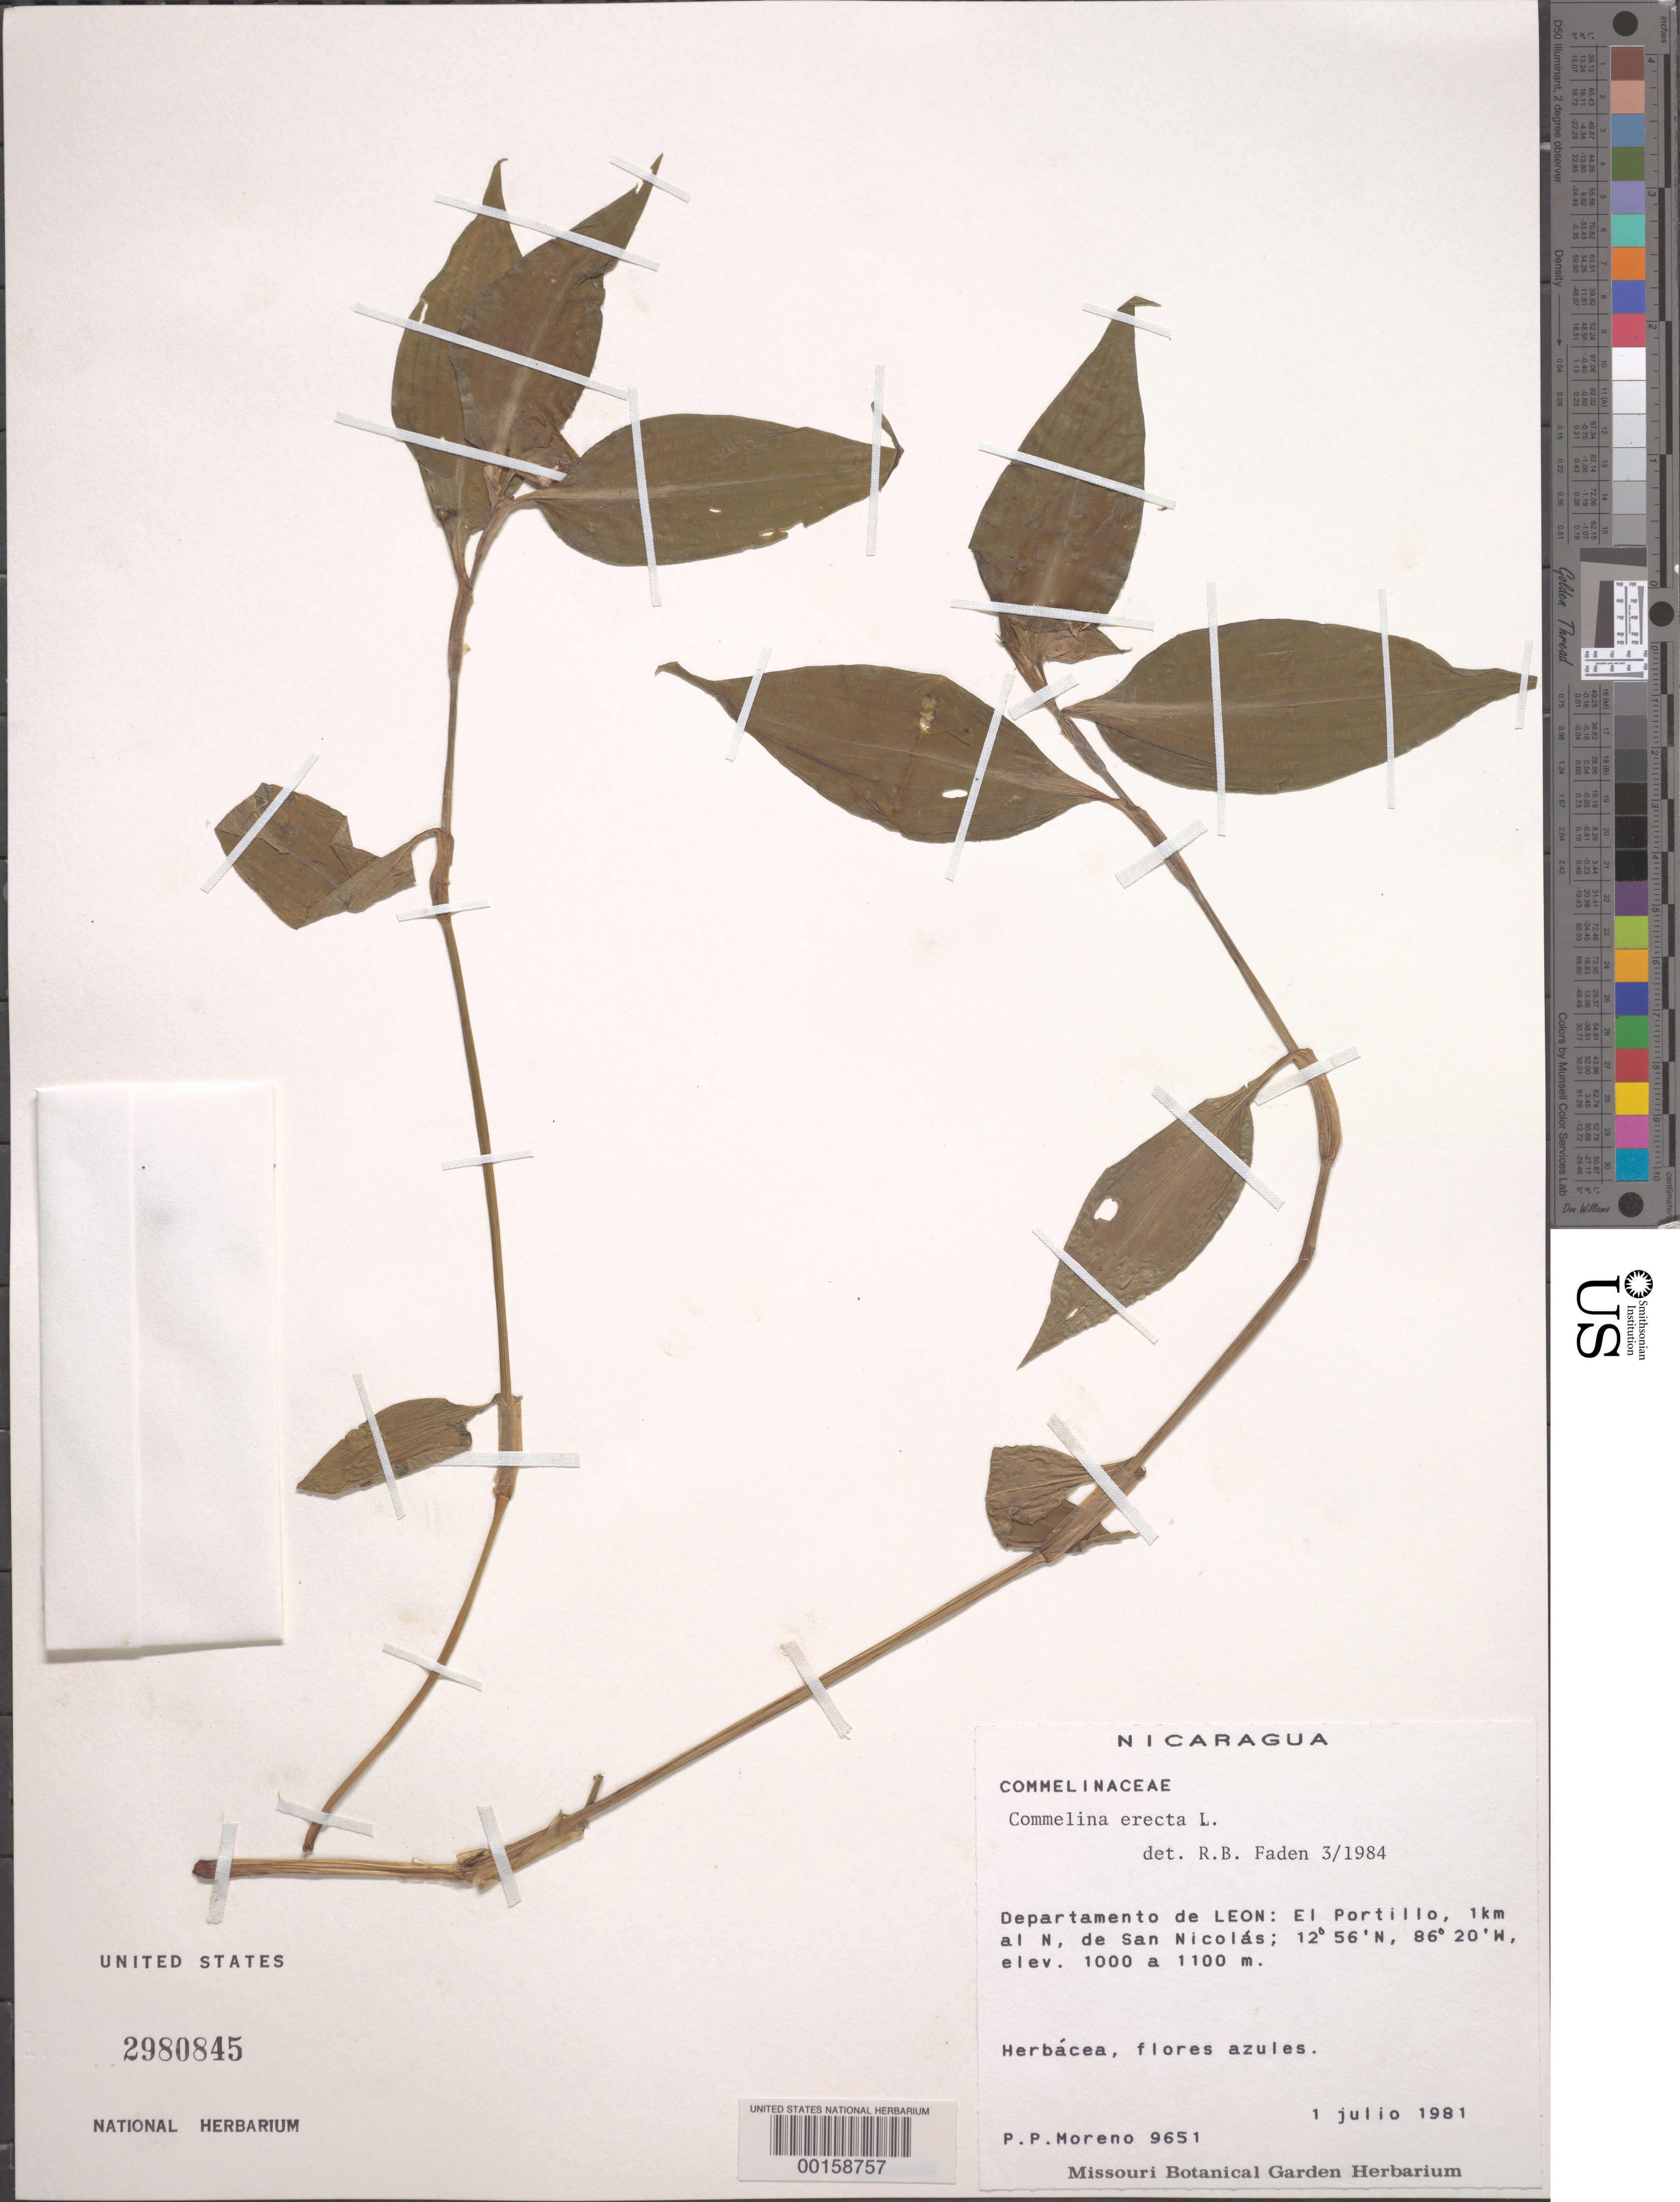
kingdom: Plantae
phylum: Tracheophyta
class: Liliopsida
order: Commelinales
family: Commelinaceae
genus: Commelina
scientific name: Commelina erecta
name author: L.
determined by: Faden, Robert B., (US), Smithsonian Institution - National Museum of Natural History (UNITED STATES)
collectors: P. Moreno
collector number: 9651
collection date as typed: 01 Jul 1981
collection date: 1981-07-01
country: Nicaragua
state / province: León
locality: El portillo; n of san nicolas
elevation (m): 1000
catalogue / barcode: US 2980845